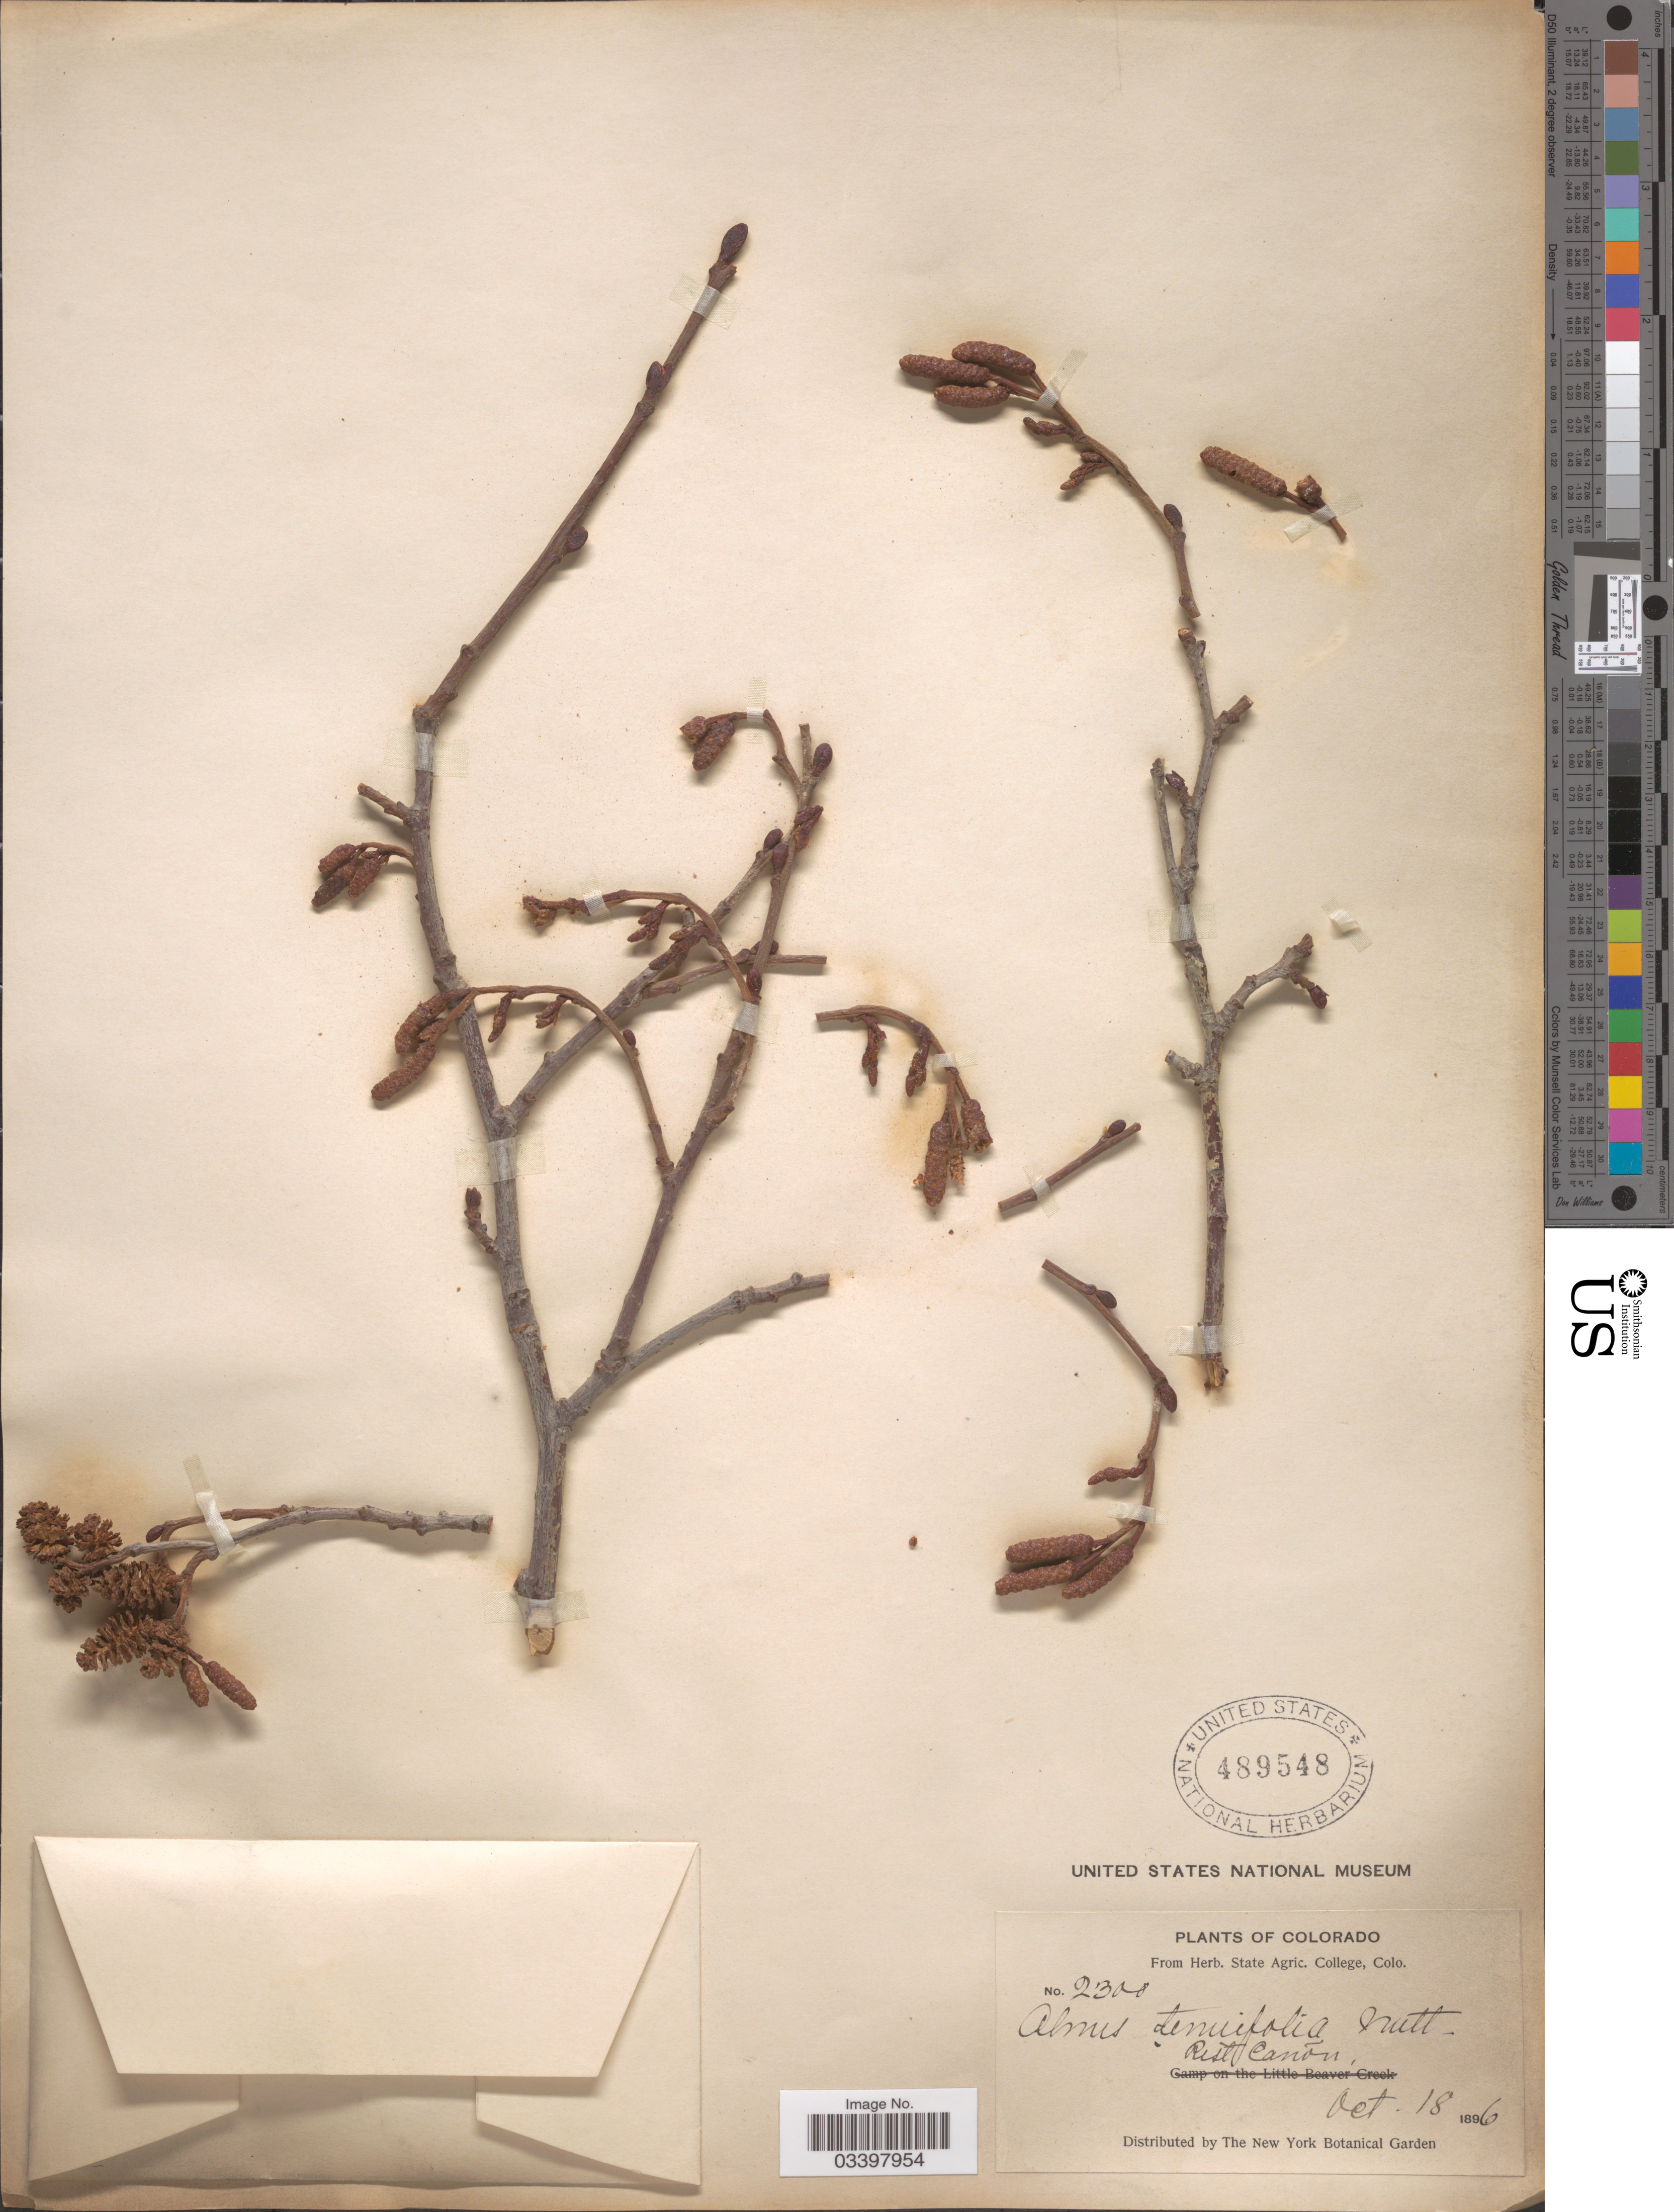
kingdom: Plantae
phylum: Tracheophyta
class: Magnoliopsida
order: Fagales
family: Betulaceae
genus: Alnus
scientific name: Alnus tenuifolia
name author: Nutt.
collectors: ex herb. State Agric. College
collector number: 2300*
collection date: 1896-10-18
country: United States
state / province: Colorado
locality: Rest Cañon.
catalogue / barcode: US 489548